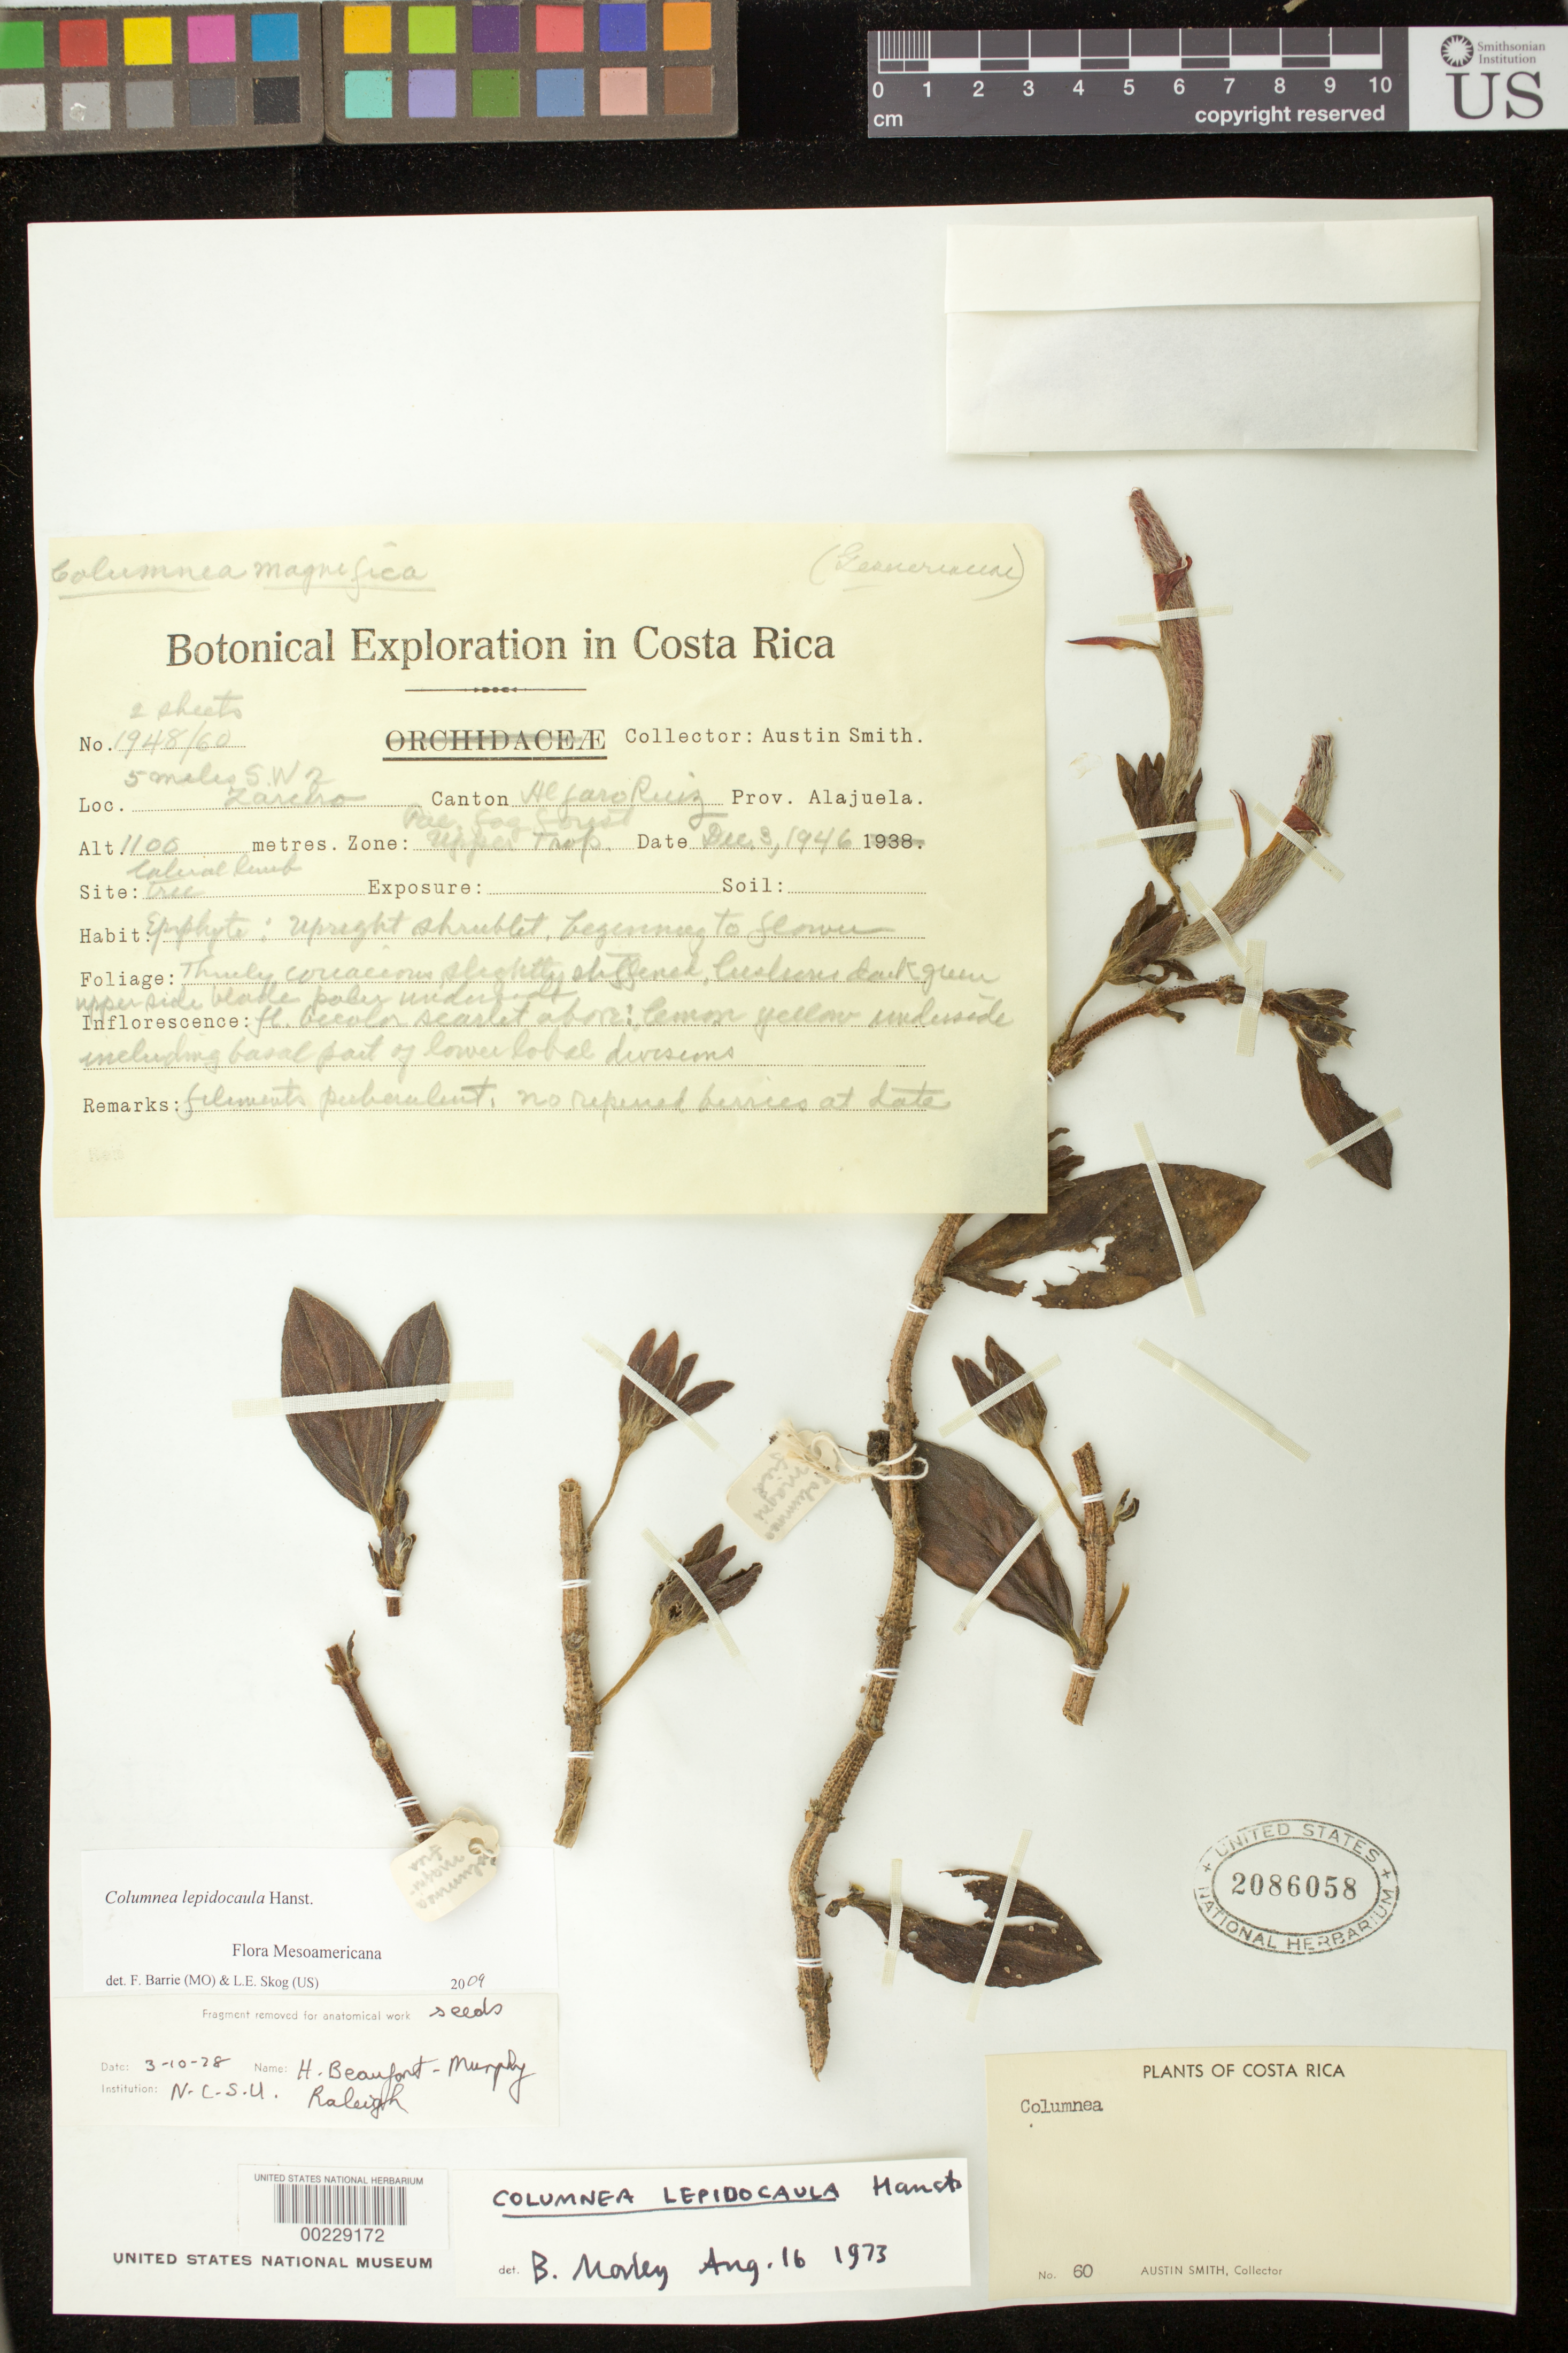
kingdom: Plantae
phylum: Tracheophyta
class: Magnoliopsida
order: Lamiales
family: Gesneriaceae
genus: Columnea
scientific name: Columnea lepidocaula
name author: Hanst.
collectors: Aust P. Smith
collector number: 1948/ 60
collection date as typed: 03 Dec 1946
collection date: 1946-12-03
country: Costa Rica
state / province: Alajuela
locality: Canton Alfaro Ruiz, 5 mi SW of Zarcero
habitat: Pac fog forest upper trop, lateral limb tree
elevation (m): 1100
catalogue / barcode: US 2086058